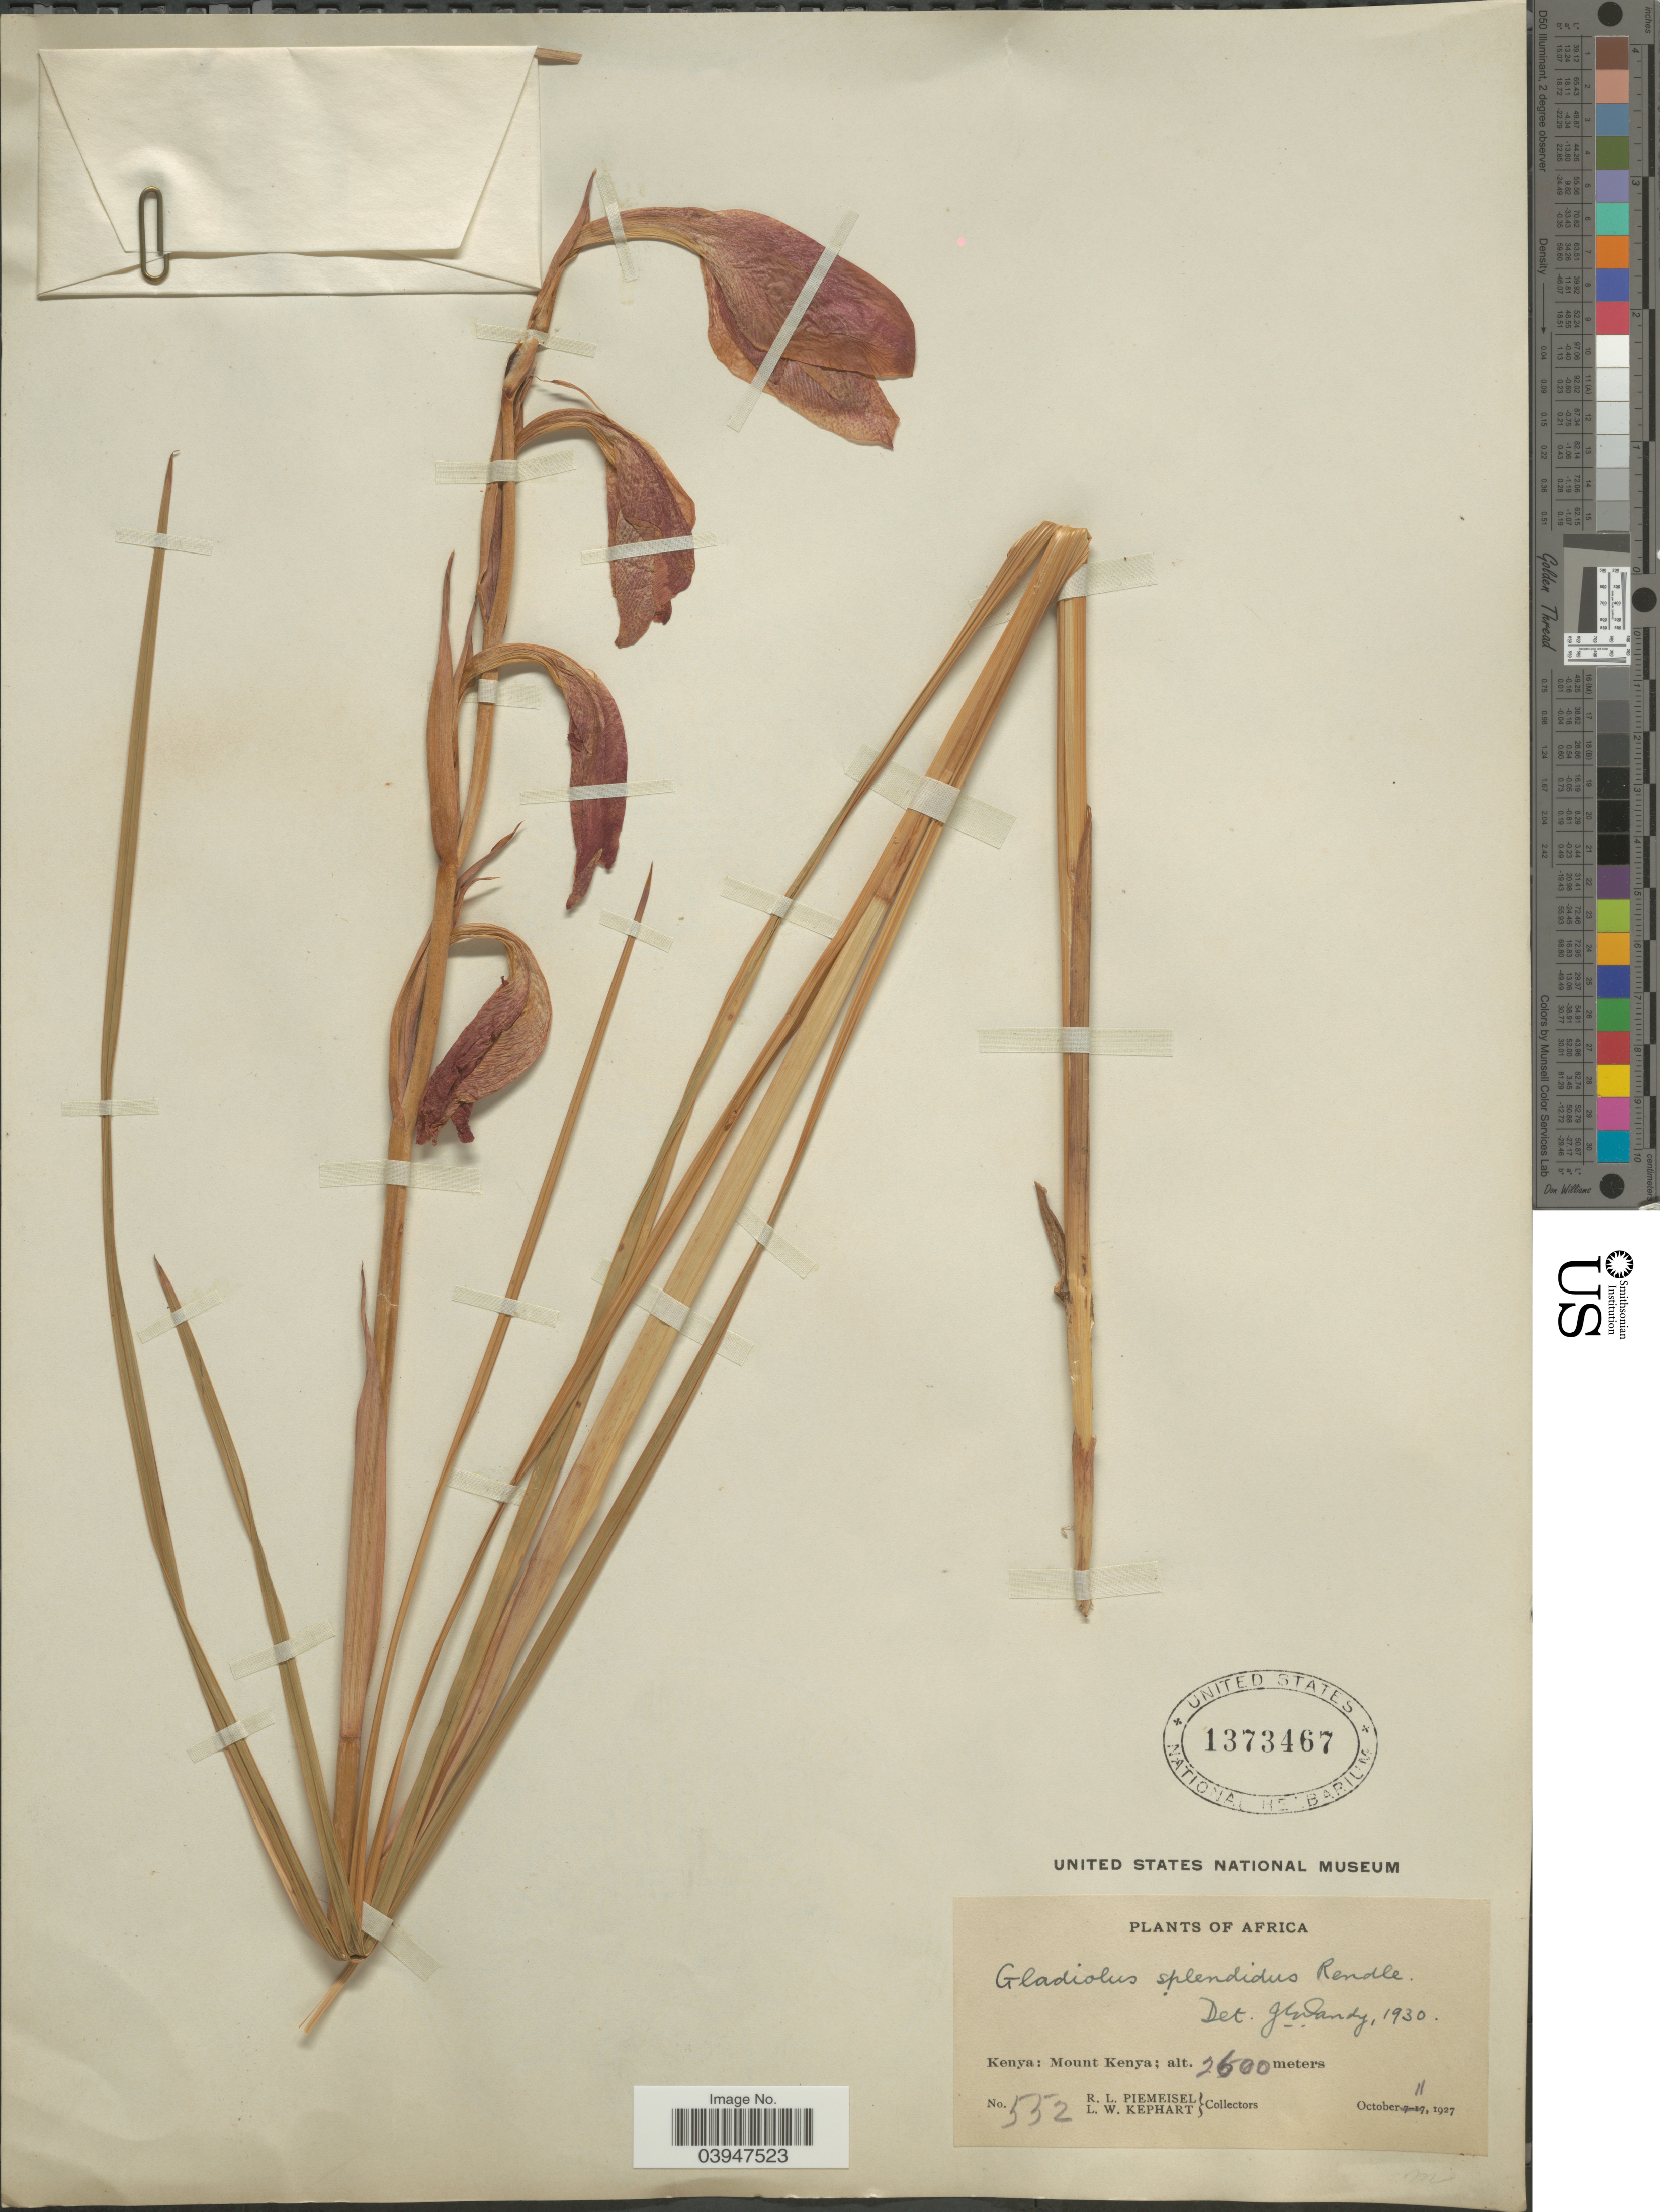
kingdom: Plantae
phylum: Tracheophyta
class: Liliopsida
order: Asparagales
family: Iridaceae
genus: Gladiolus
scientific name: Gladiolus splendidus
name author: Rendle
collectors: R. L. Piemeisel & L. W. Kephart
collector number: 552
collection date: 1927-10-11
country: Kenya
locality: Mount Kenya.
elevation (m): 2600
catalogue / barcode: US 1373467